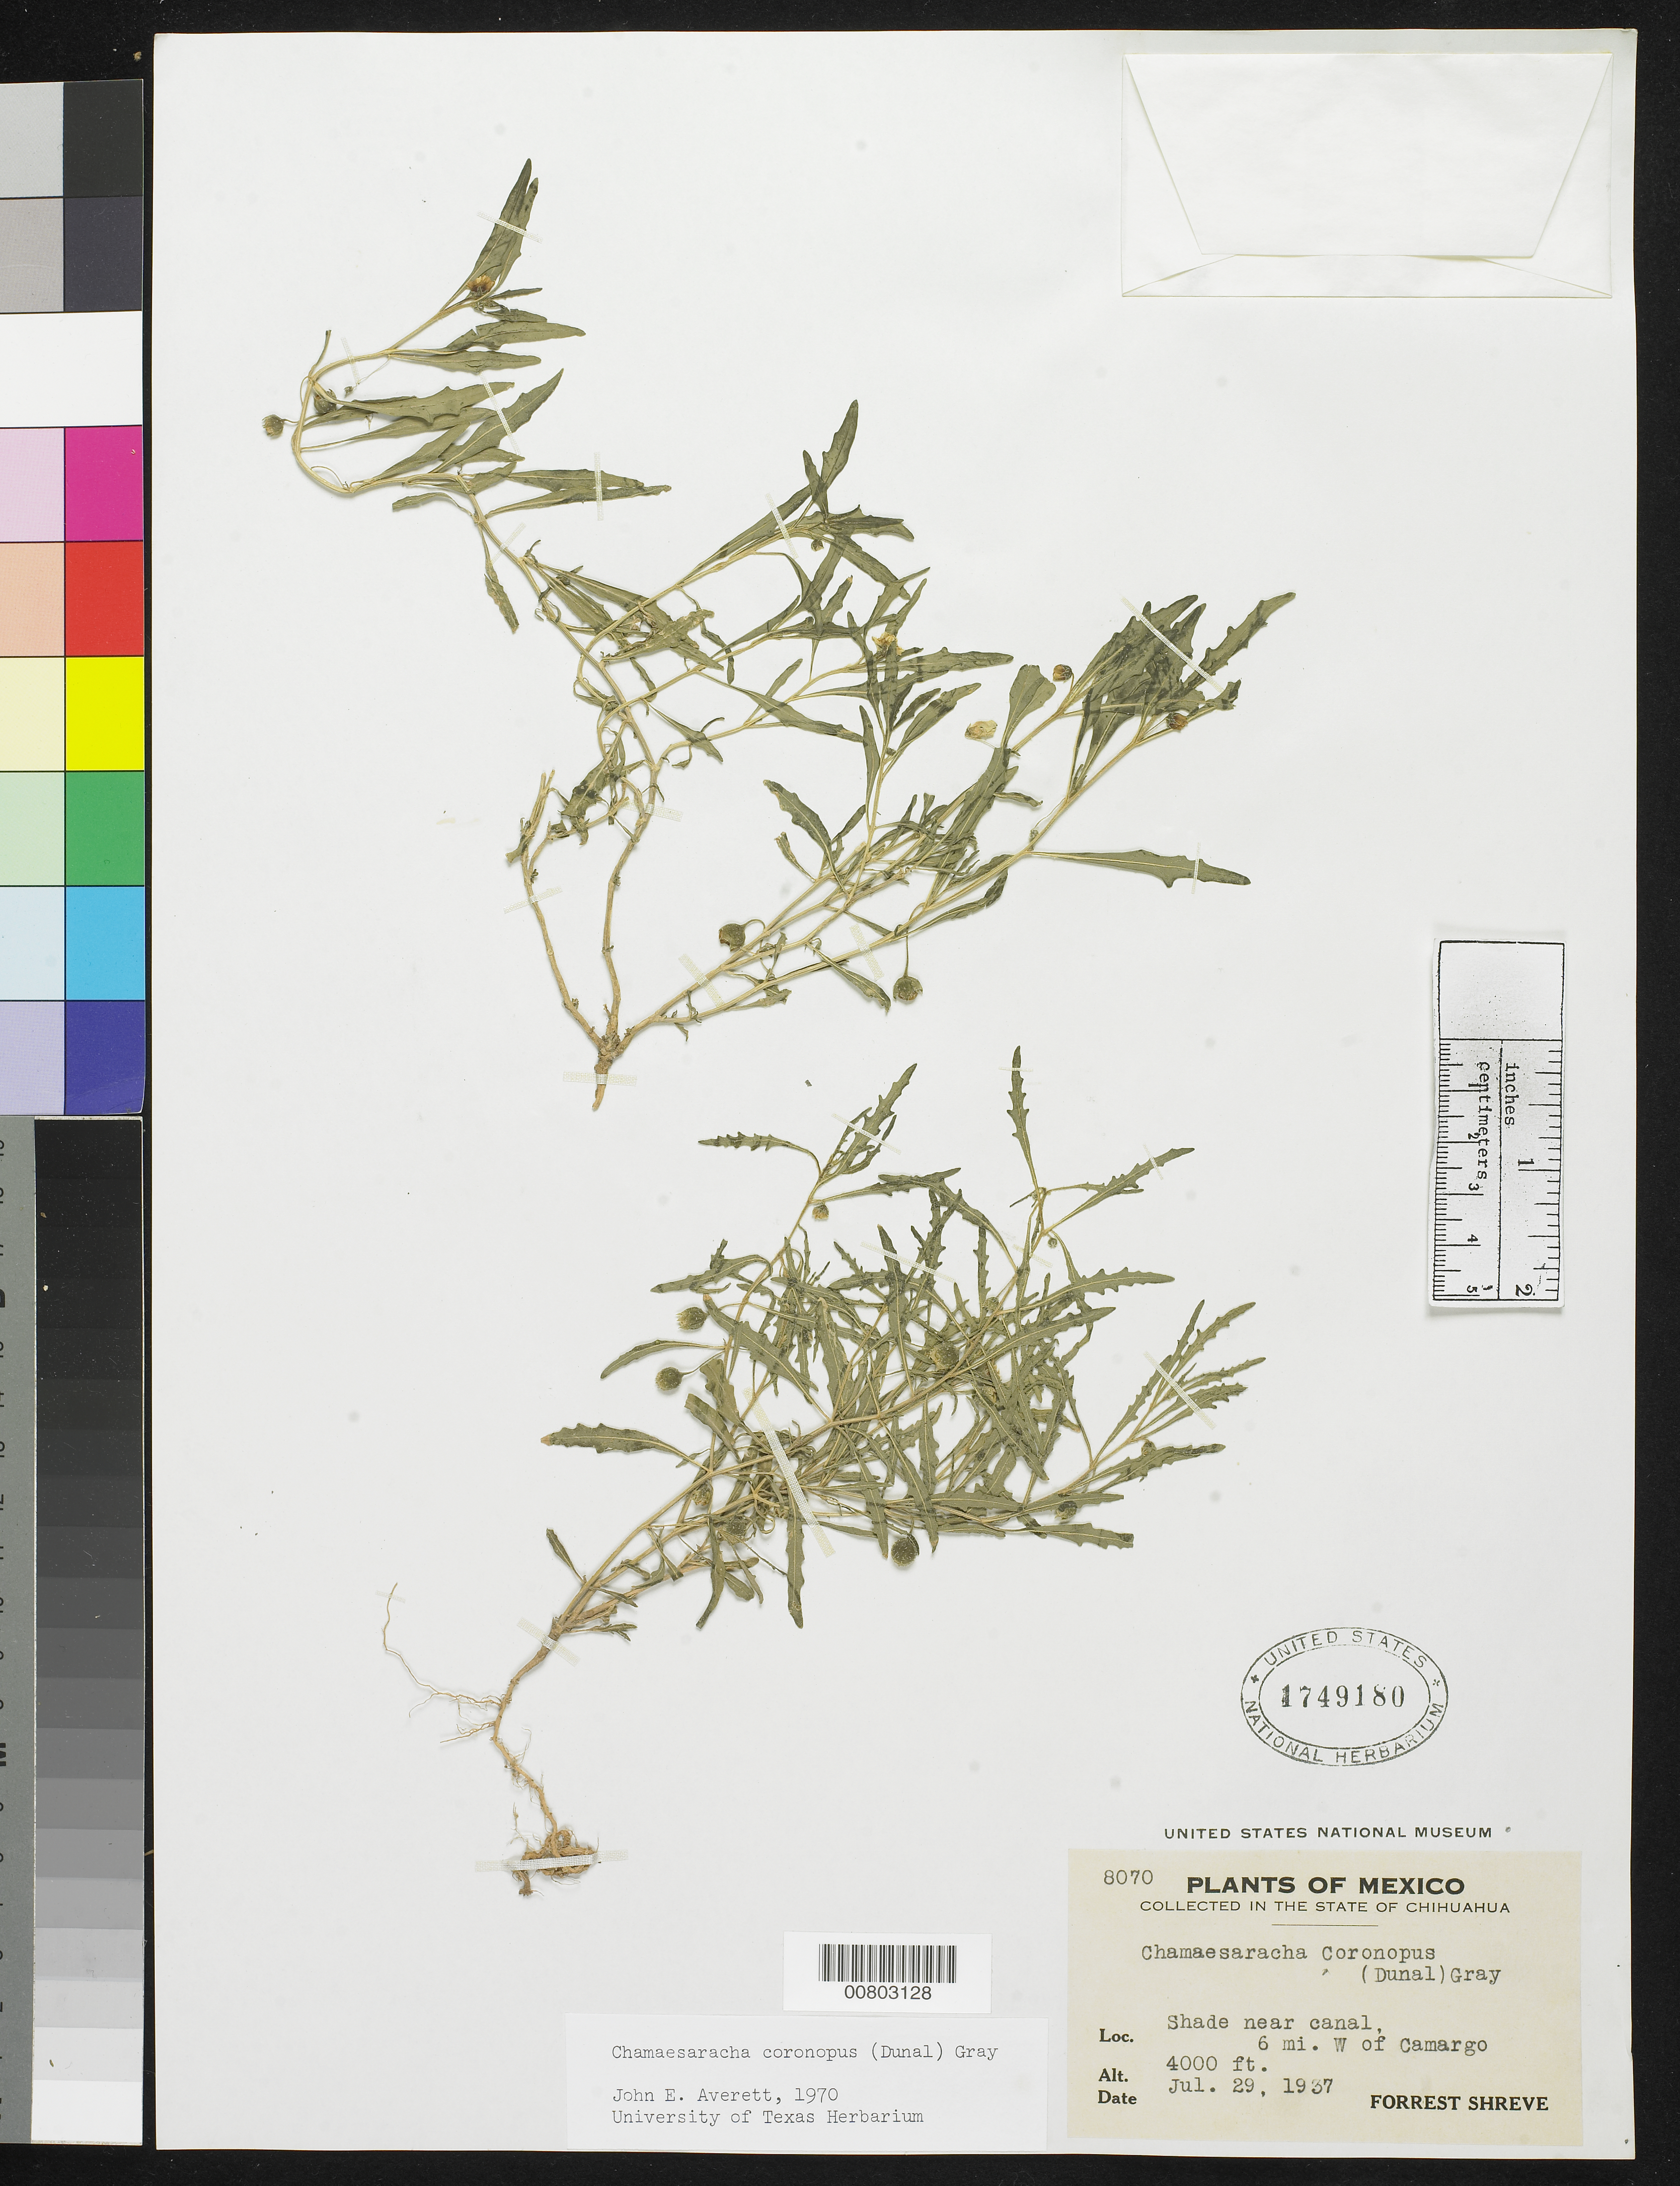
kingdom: Plantae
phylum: Tracheophyta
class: Magnoliopsida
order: Solanales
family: Solanaceae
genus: Chamaesaracha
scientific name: Chamaesaracha coronopus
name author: (Dunal) A. Gray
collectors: F. Shreve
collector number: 8070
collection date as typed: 29 Jul 1937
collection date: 1937-07-29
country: Mexico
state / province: Chihuahua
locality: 6 mi. W of Camargo, Chihuahua.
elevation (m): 1219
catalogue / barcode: US 1749180